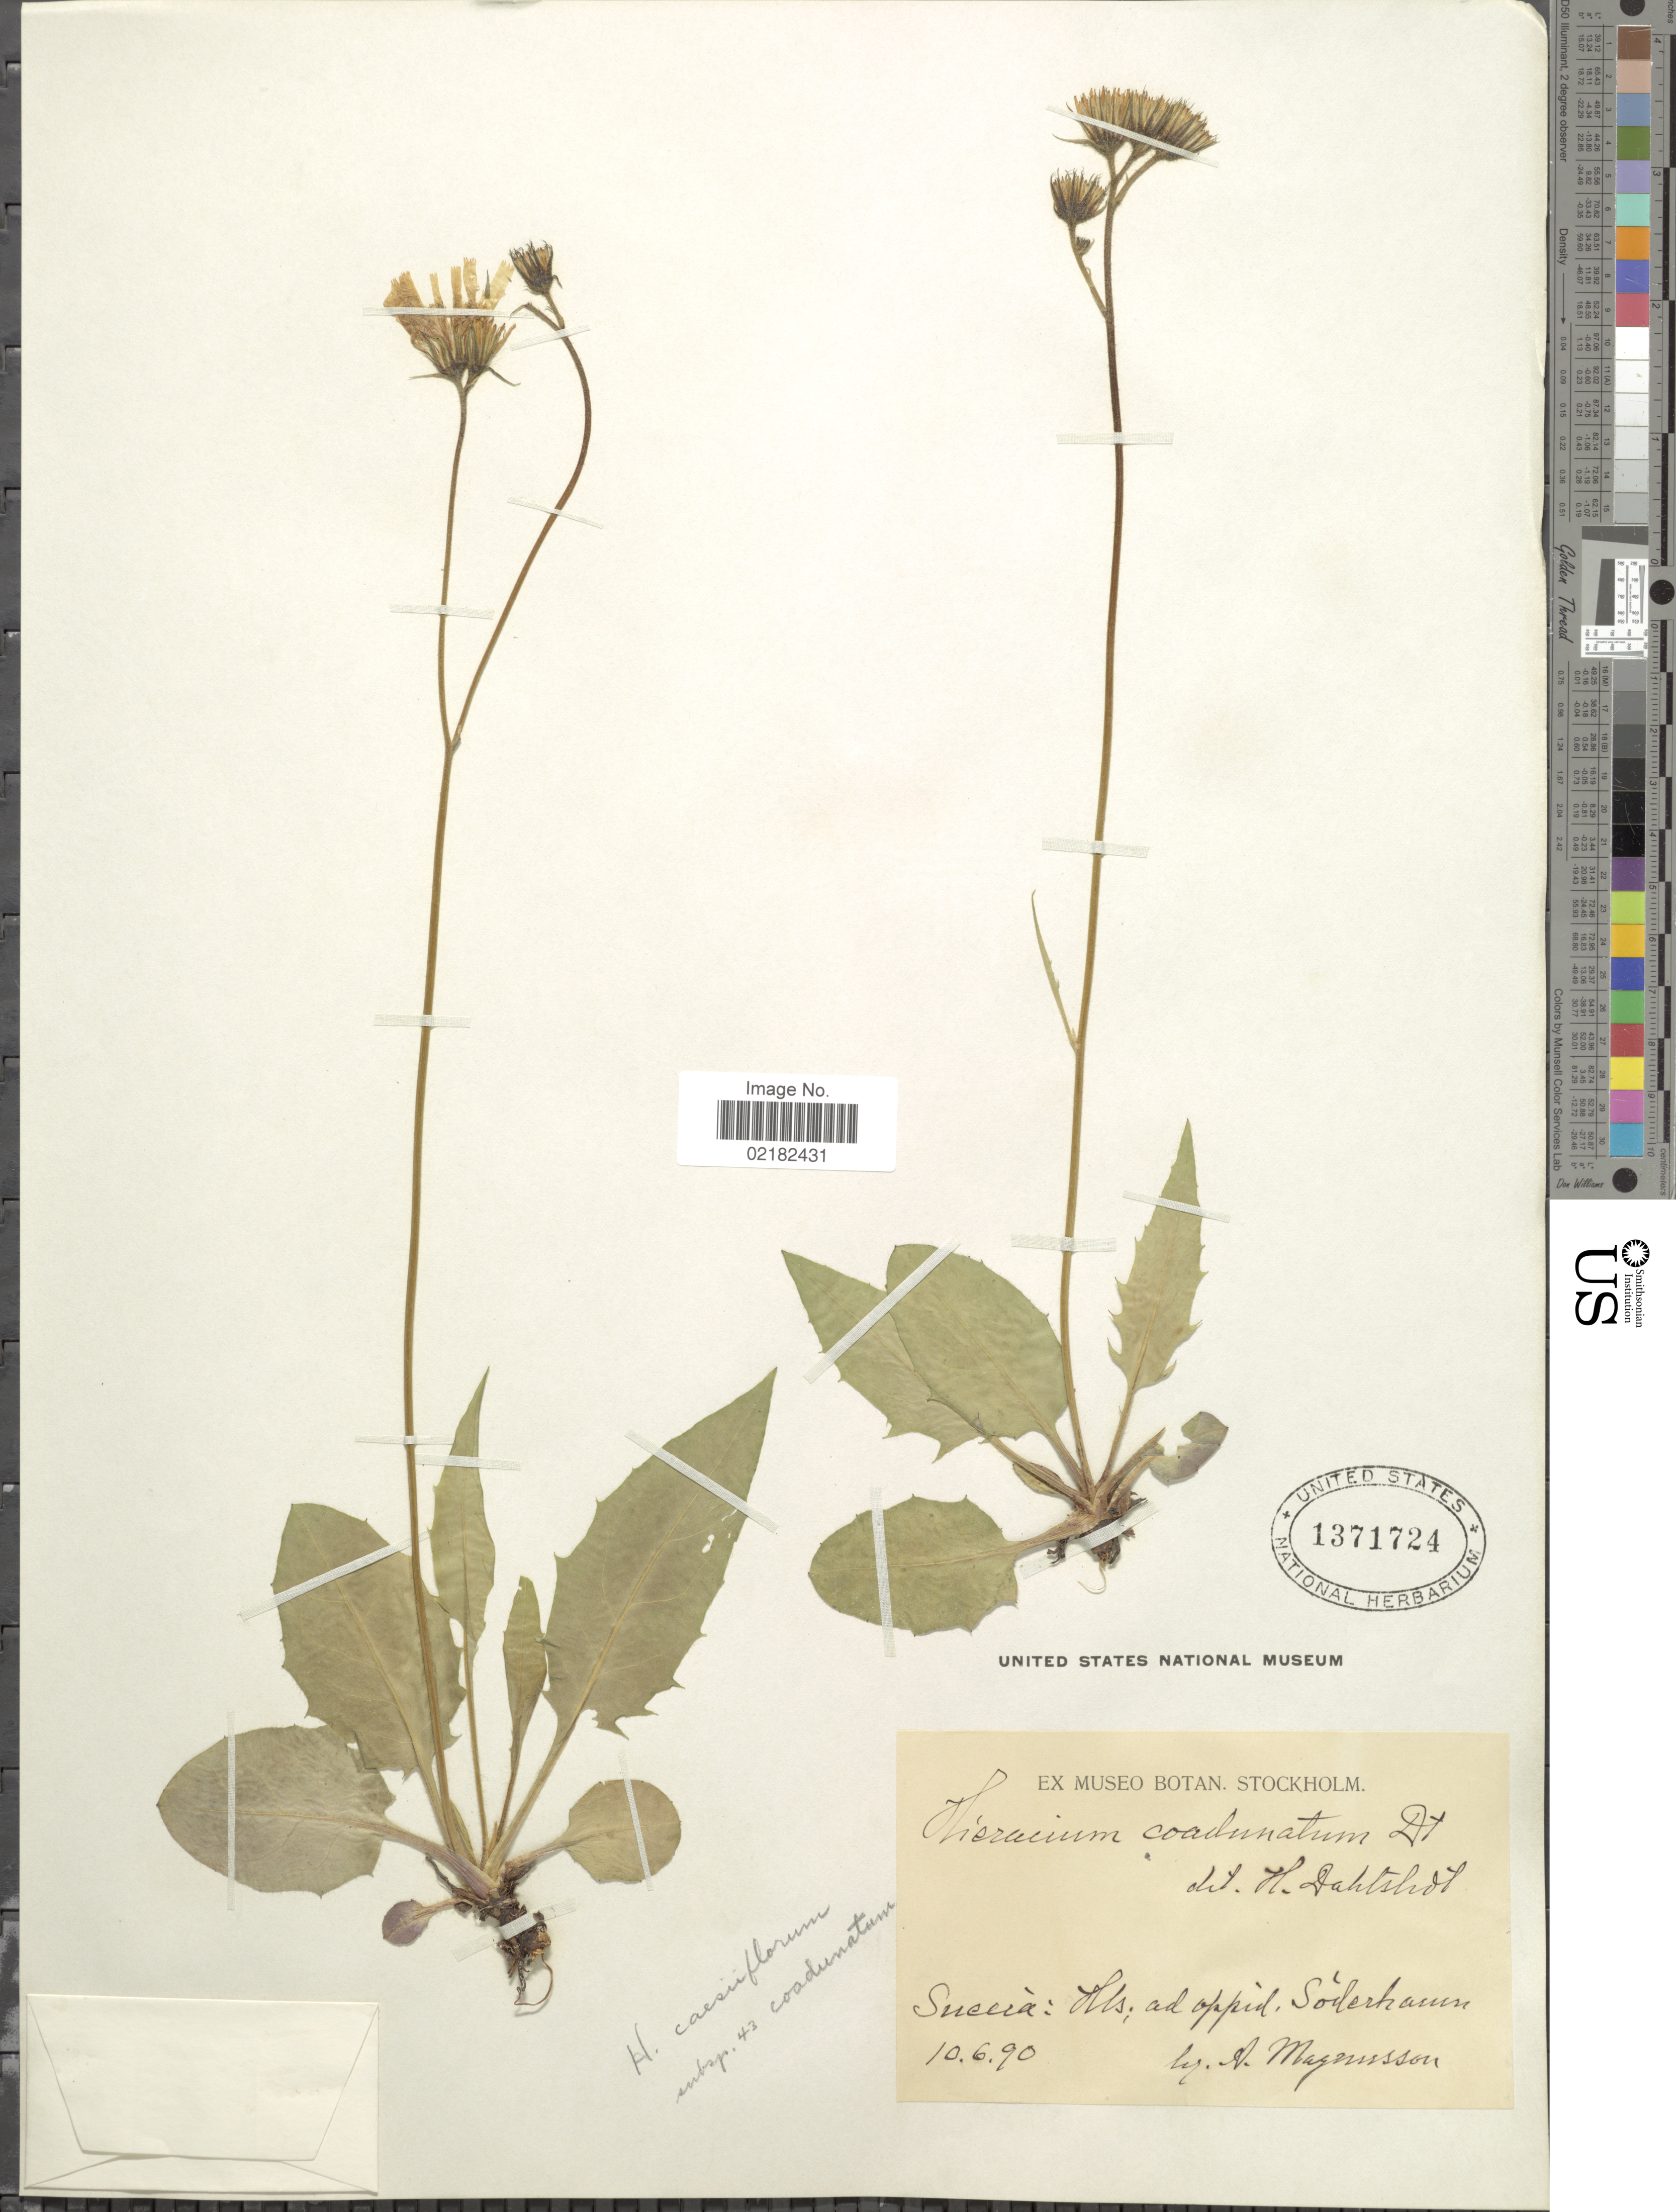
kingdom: Plantae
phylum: Tracheophyta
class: Magnoliopsida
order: Asterales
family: Asteraceae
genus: Hieracium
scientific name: Hieracium bifidum subsp. caesiiflorum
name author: (Norrl.) Zahn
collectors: A. Magnusson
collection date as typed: Transcribed d/m/y: 10/6/90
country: Sweden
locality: Suecia, Hls. ad oppid. Soderhamn.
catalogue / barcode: US 1371724